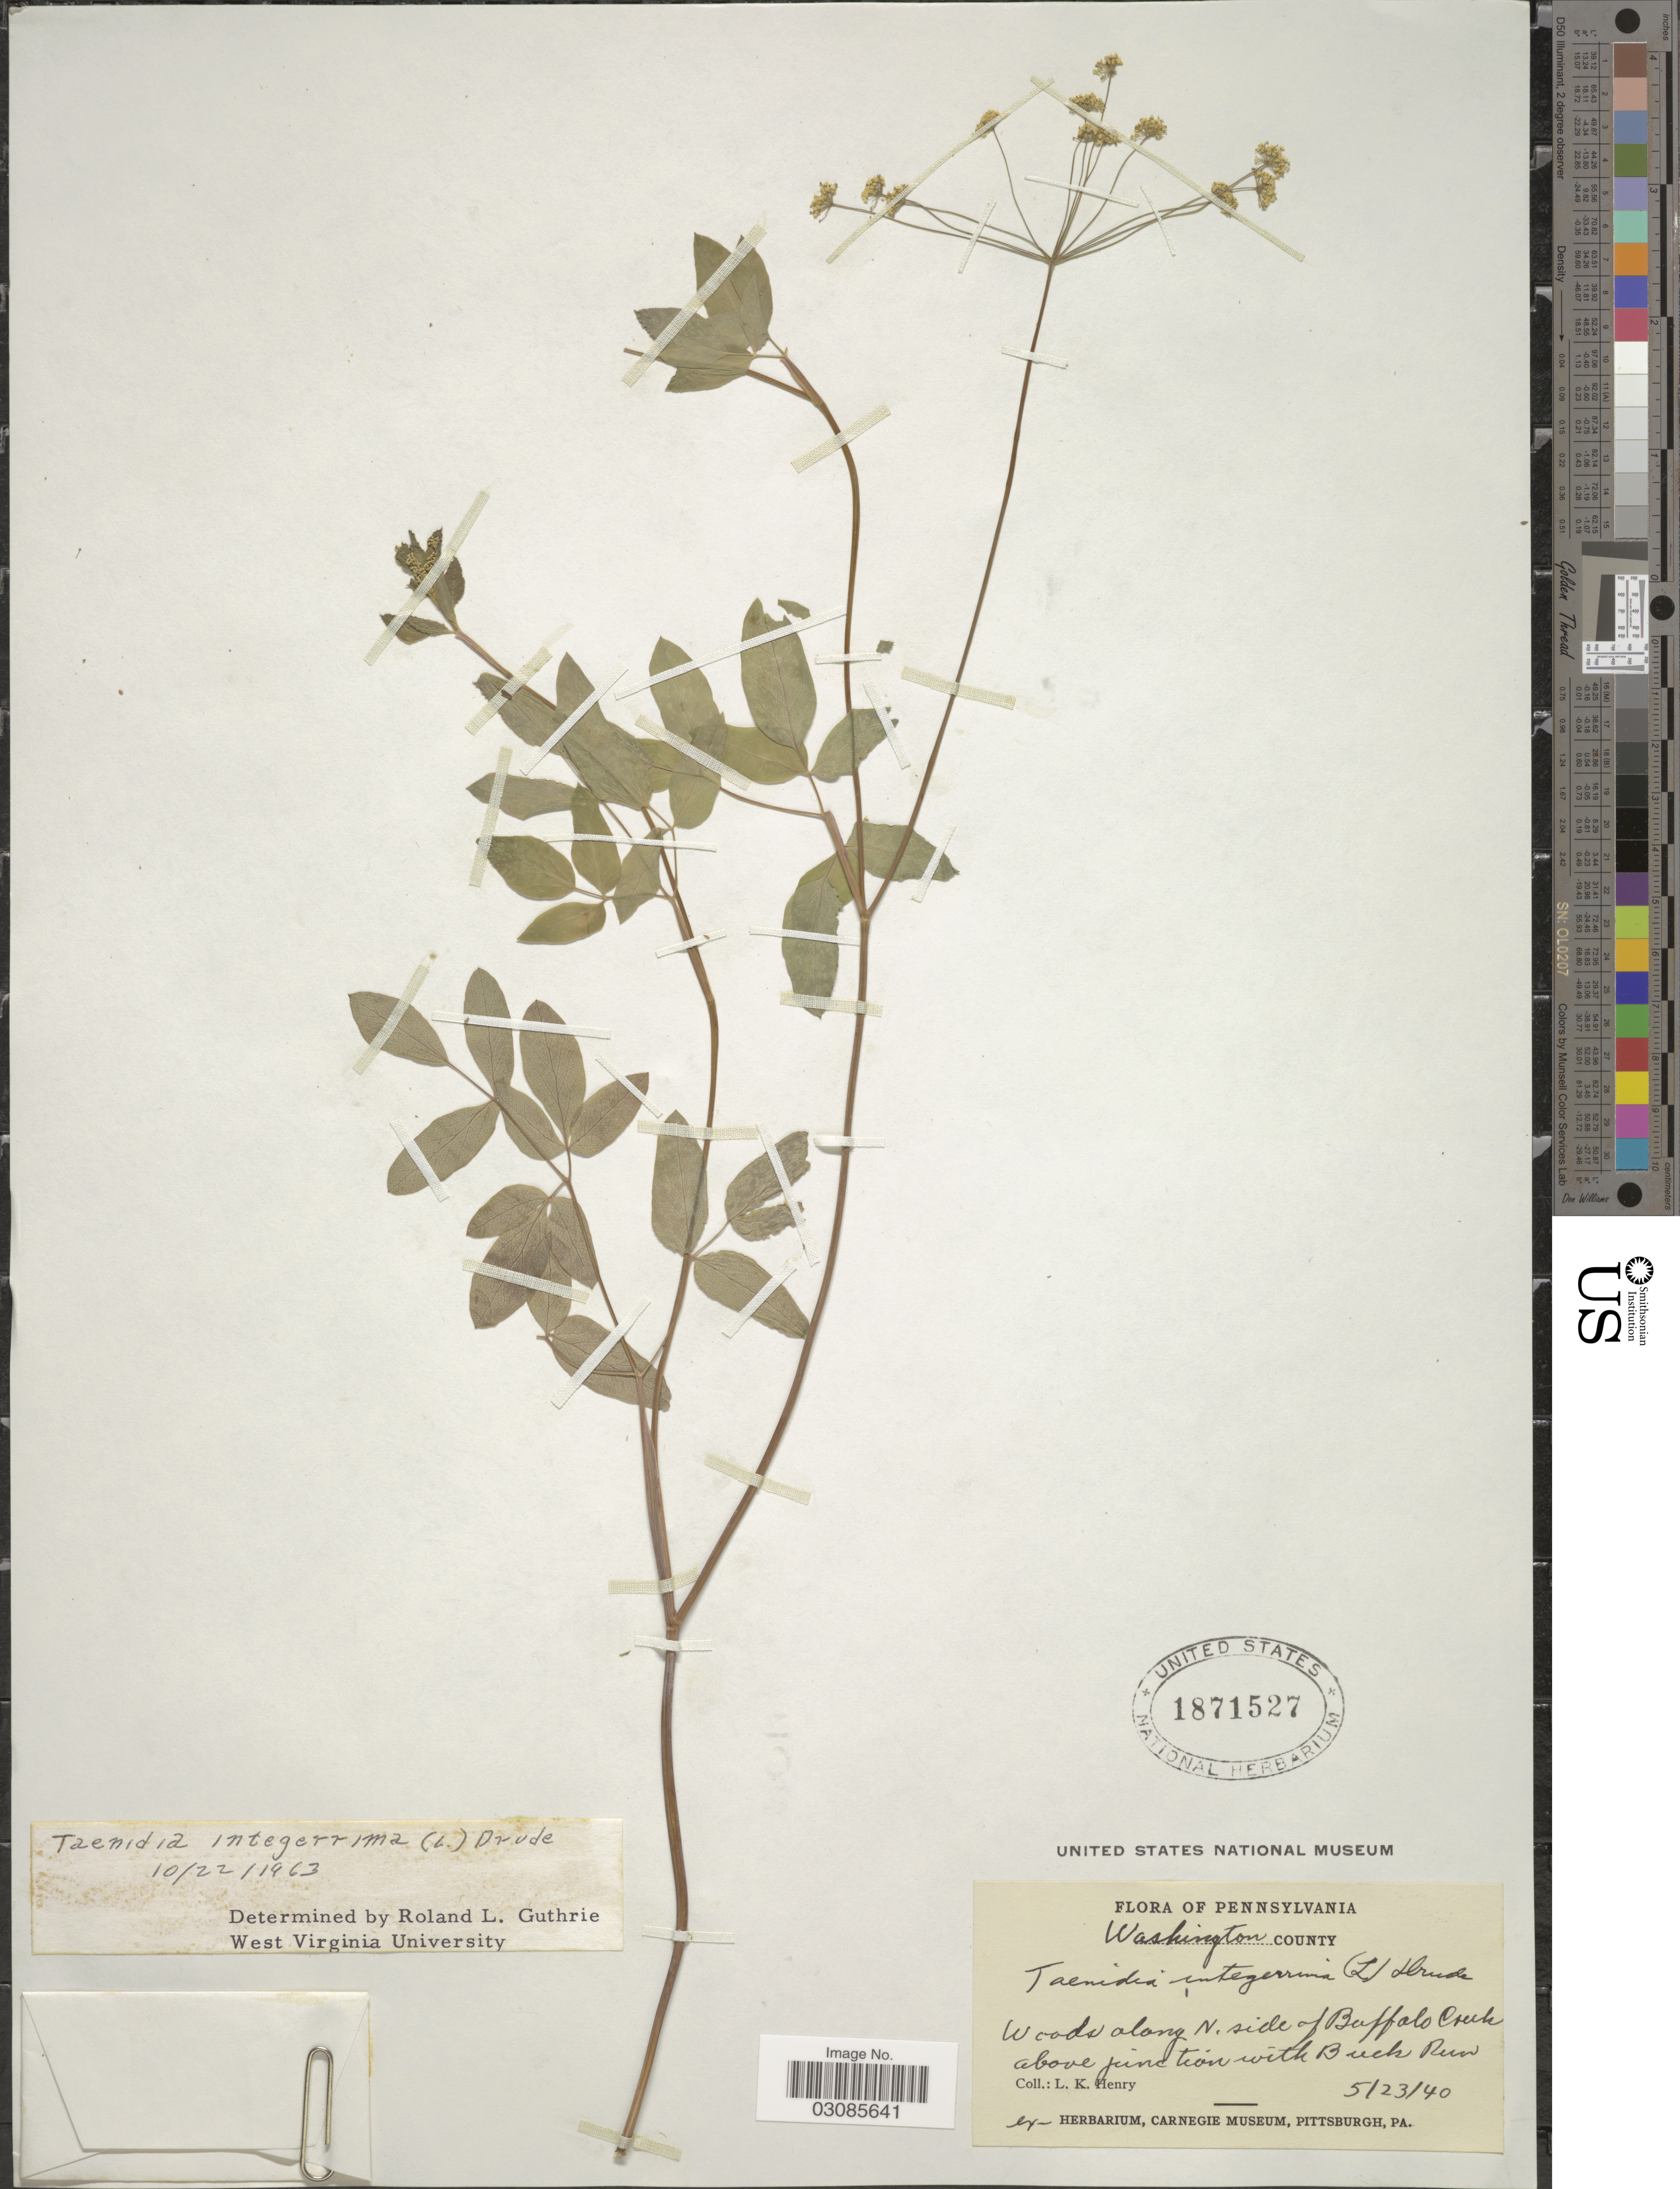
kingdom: Plantae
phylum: Tracheophyta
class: Magnoliopsida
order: Apiales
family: Apiaceae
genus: Taenidia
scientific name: Taenidia integerrima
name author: (L.) Drude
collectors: L. K. Henry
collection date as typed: Transcribed d/m/y: 23/5/40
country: United States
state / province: Pennsylvania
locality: Washington County. Woods along N. side of Buffalo Creek above junction with Buck Run.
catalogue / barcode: US 1871527